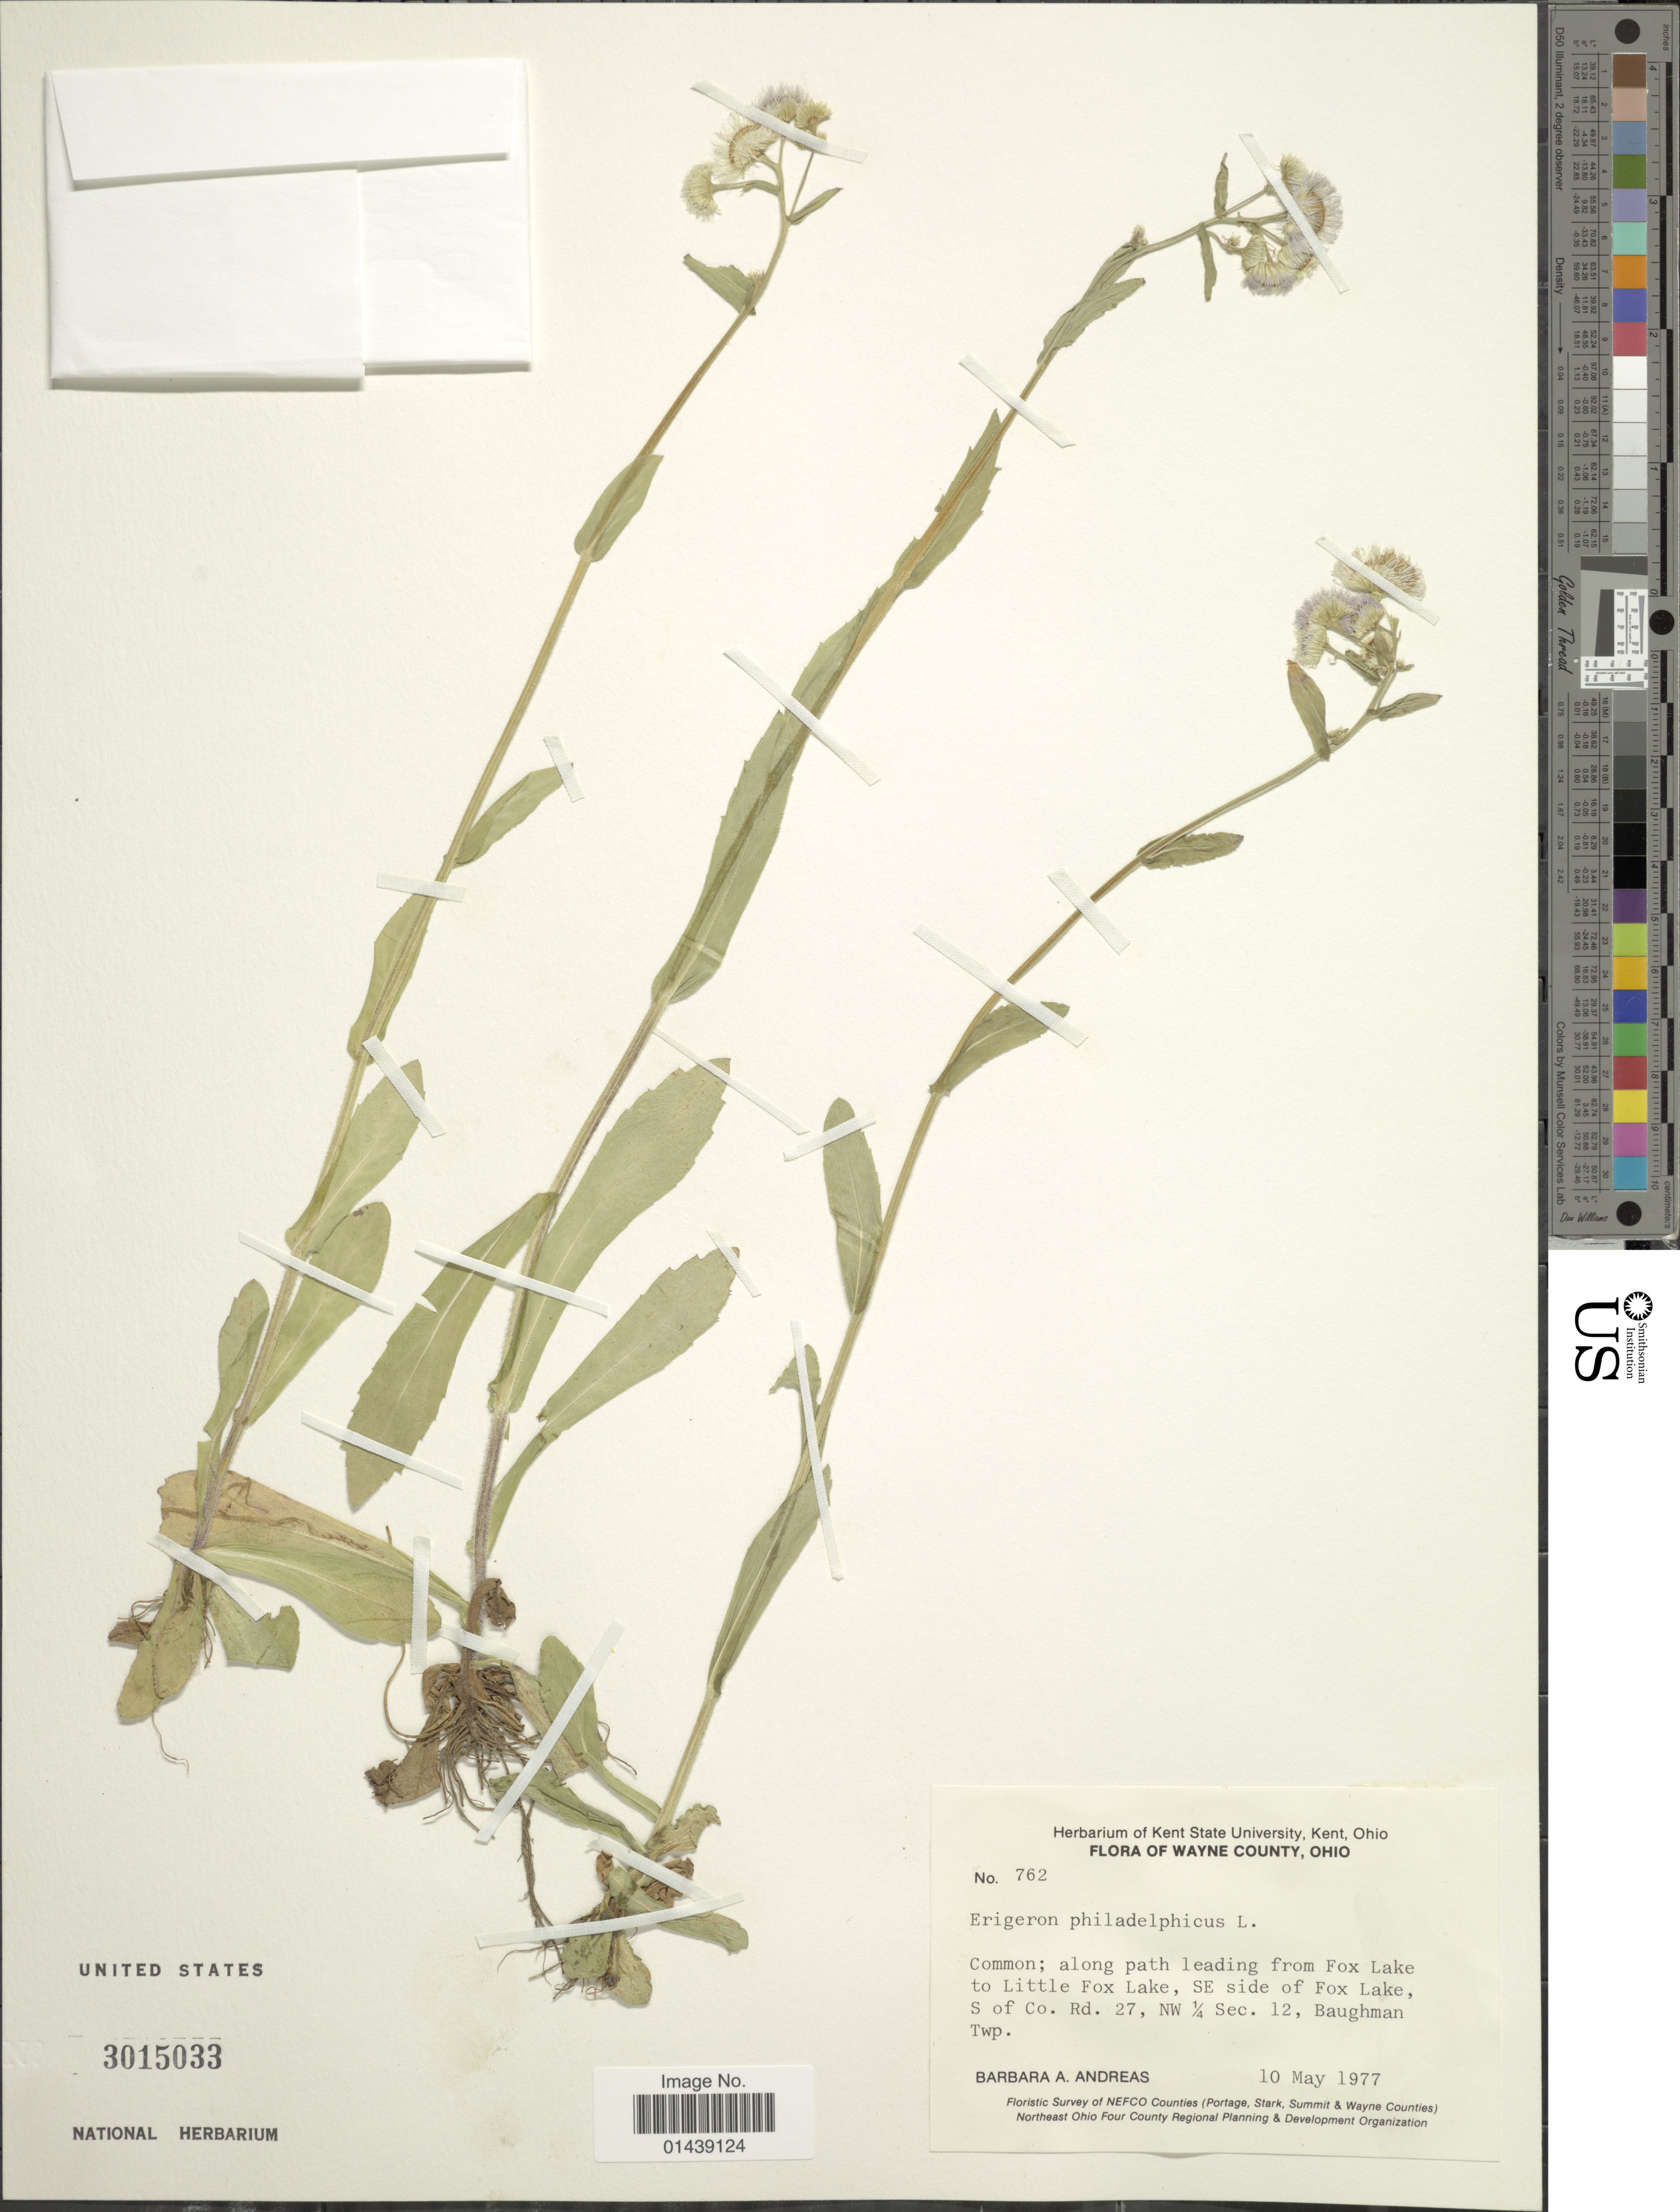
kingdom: Plantae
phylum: Tracheophyta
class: Magnoliopsida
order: Asterales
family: Asteraceae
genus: Erigeron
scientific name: Erigeron philadelphicus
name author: L.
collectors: B. A. Andreas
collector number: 762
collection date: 1977-05-10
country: United States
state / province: Ohio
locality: Wayne County. along path from Fox Lake to Little Fox Lake, SE side of Fox Lake, S of Co. R. 27, NW ¼ Sec. 12, Baughman Twp.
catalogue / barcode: US 3015033